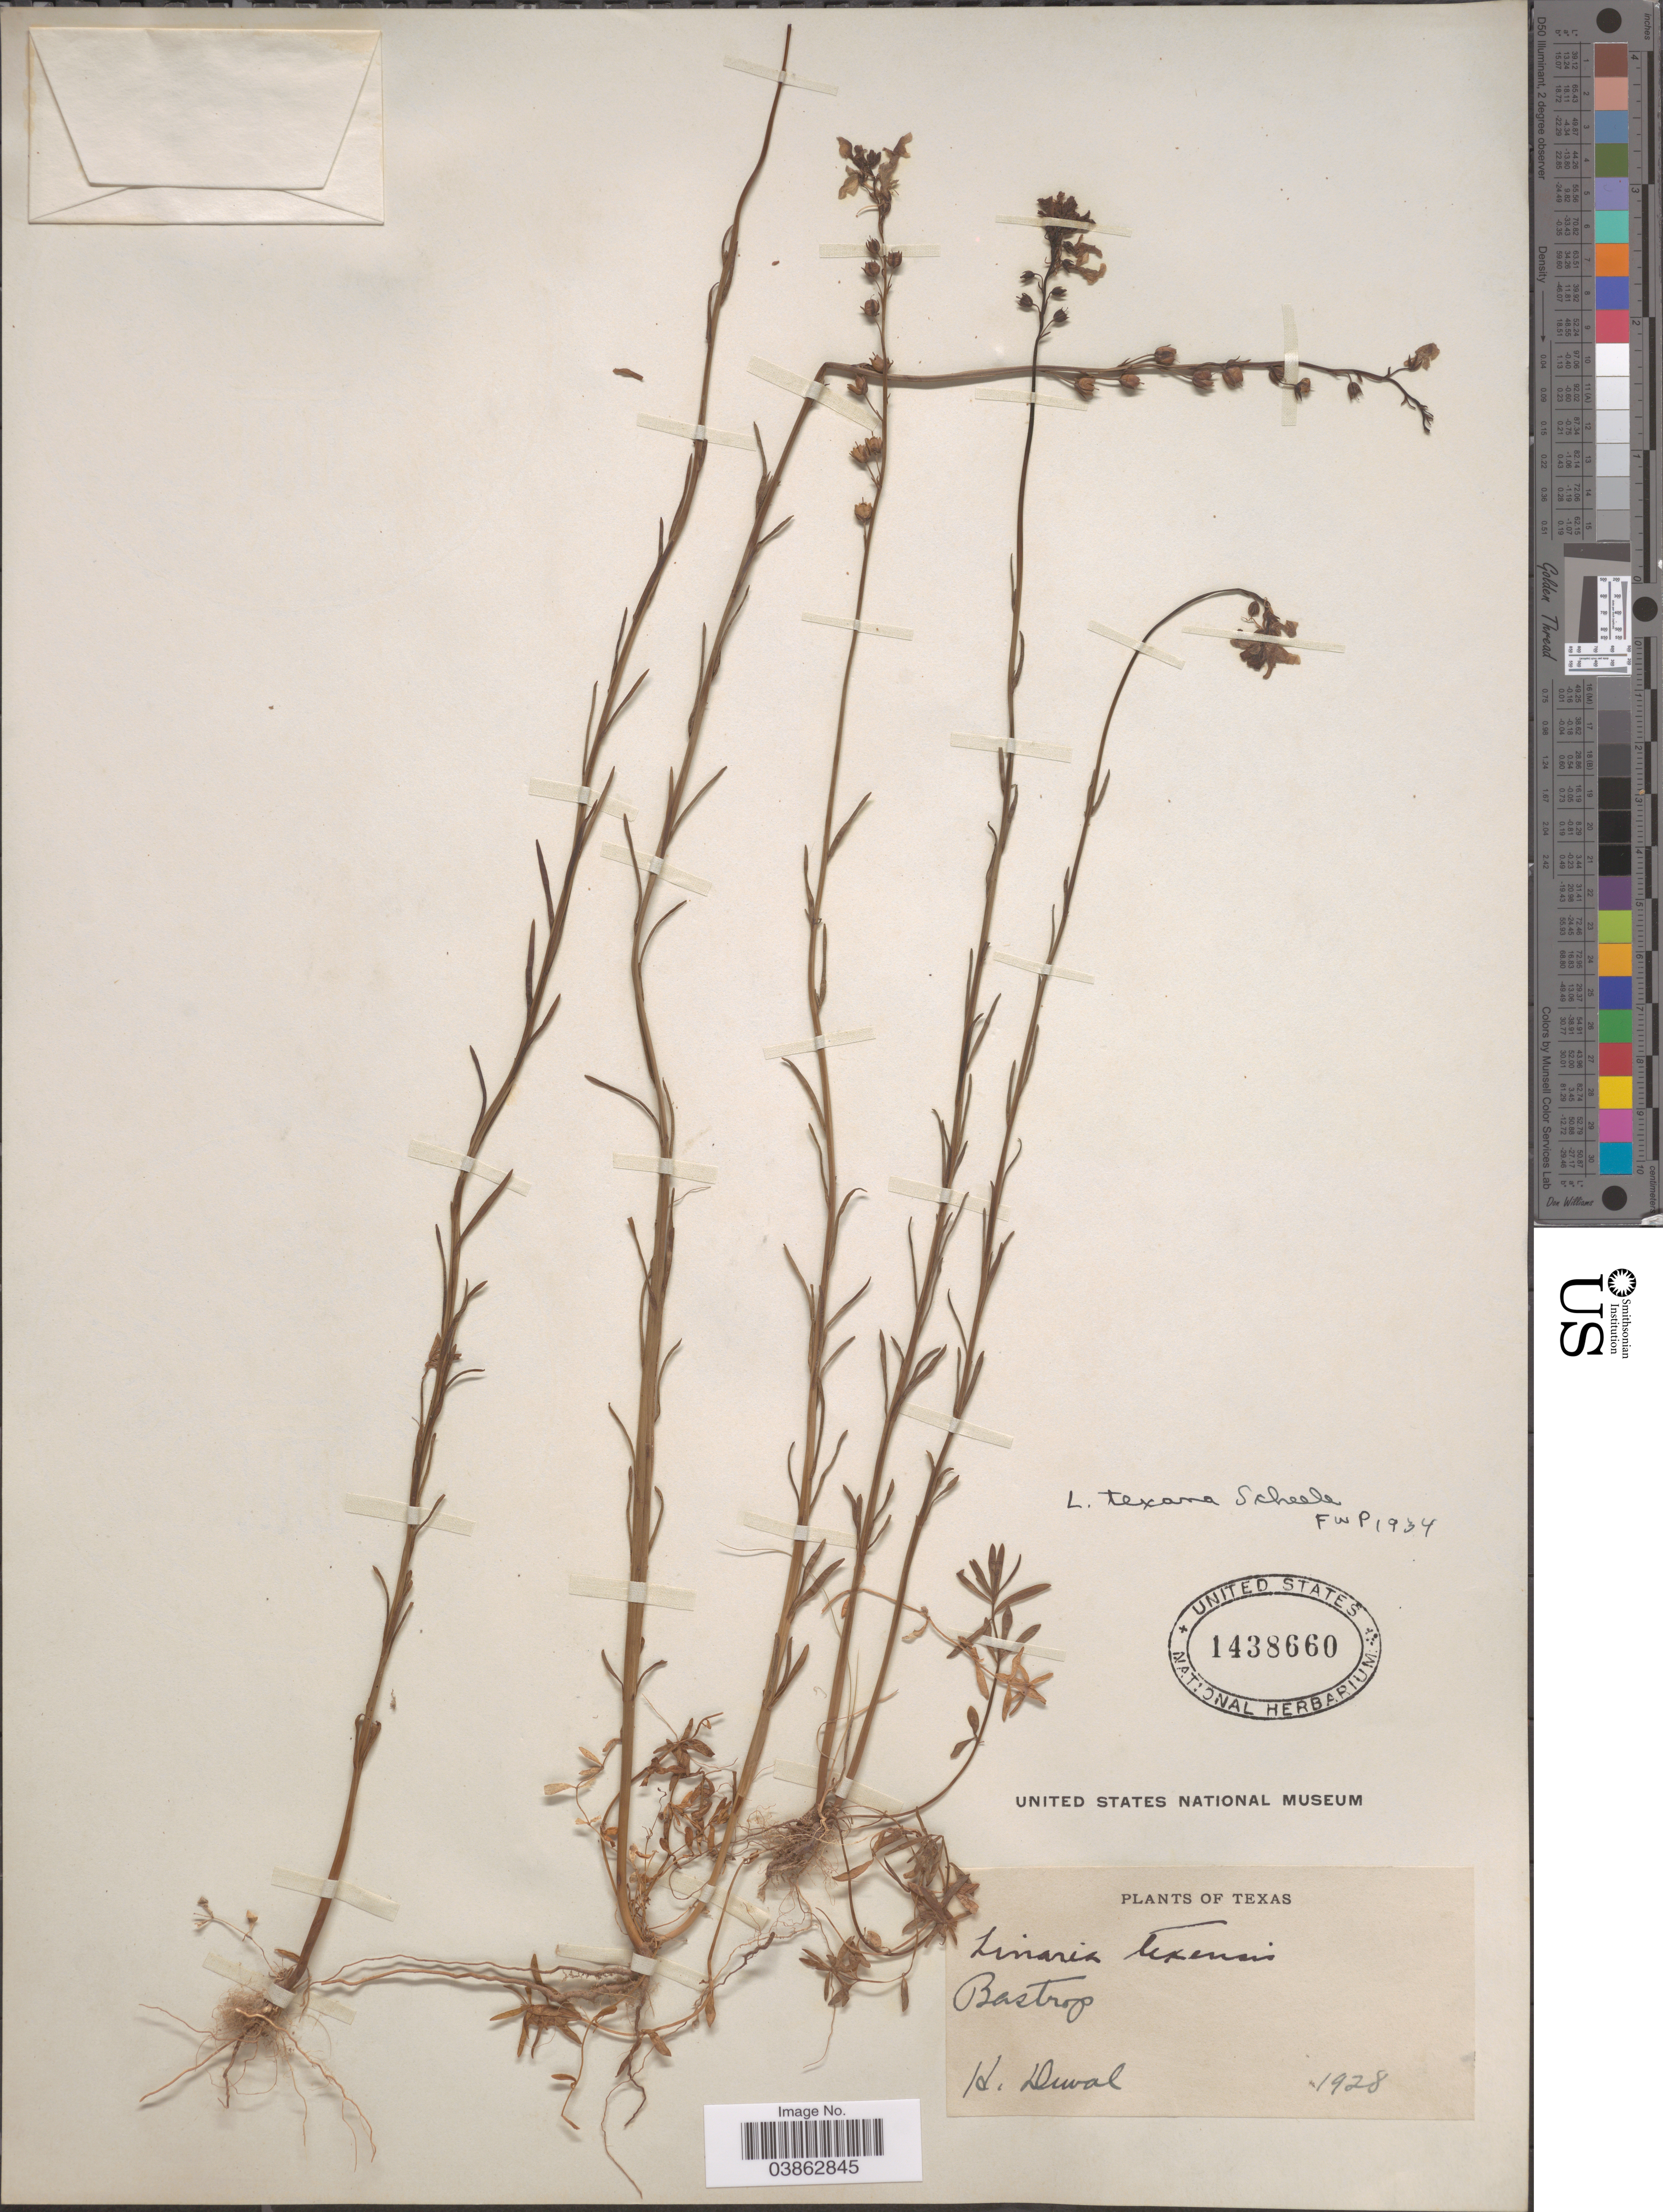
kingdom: Plantae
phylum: Tracheophyta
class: Magnoliopsida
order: Lamiales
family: Plantaginaceae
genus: Linaria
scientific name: Linaria texana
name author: Scheele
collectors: H. Duval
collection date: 1928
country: United States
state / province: Texas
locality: Bastrop.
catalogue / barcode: US 1438660